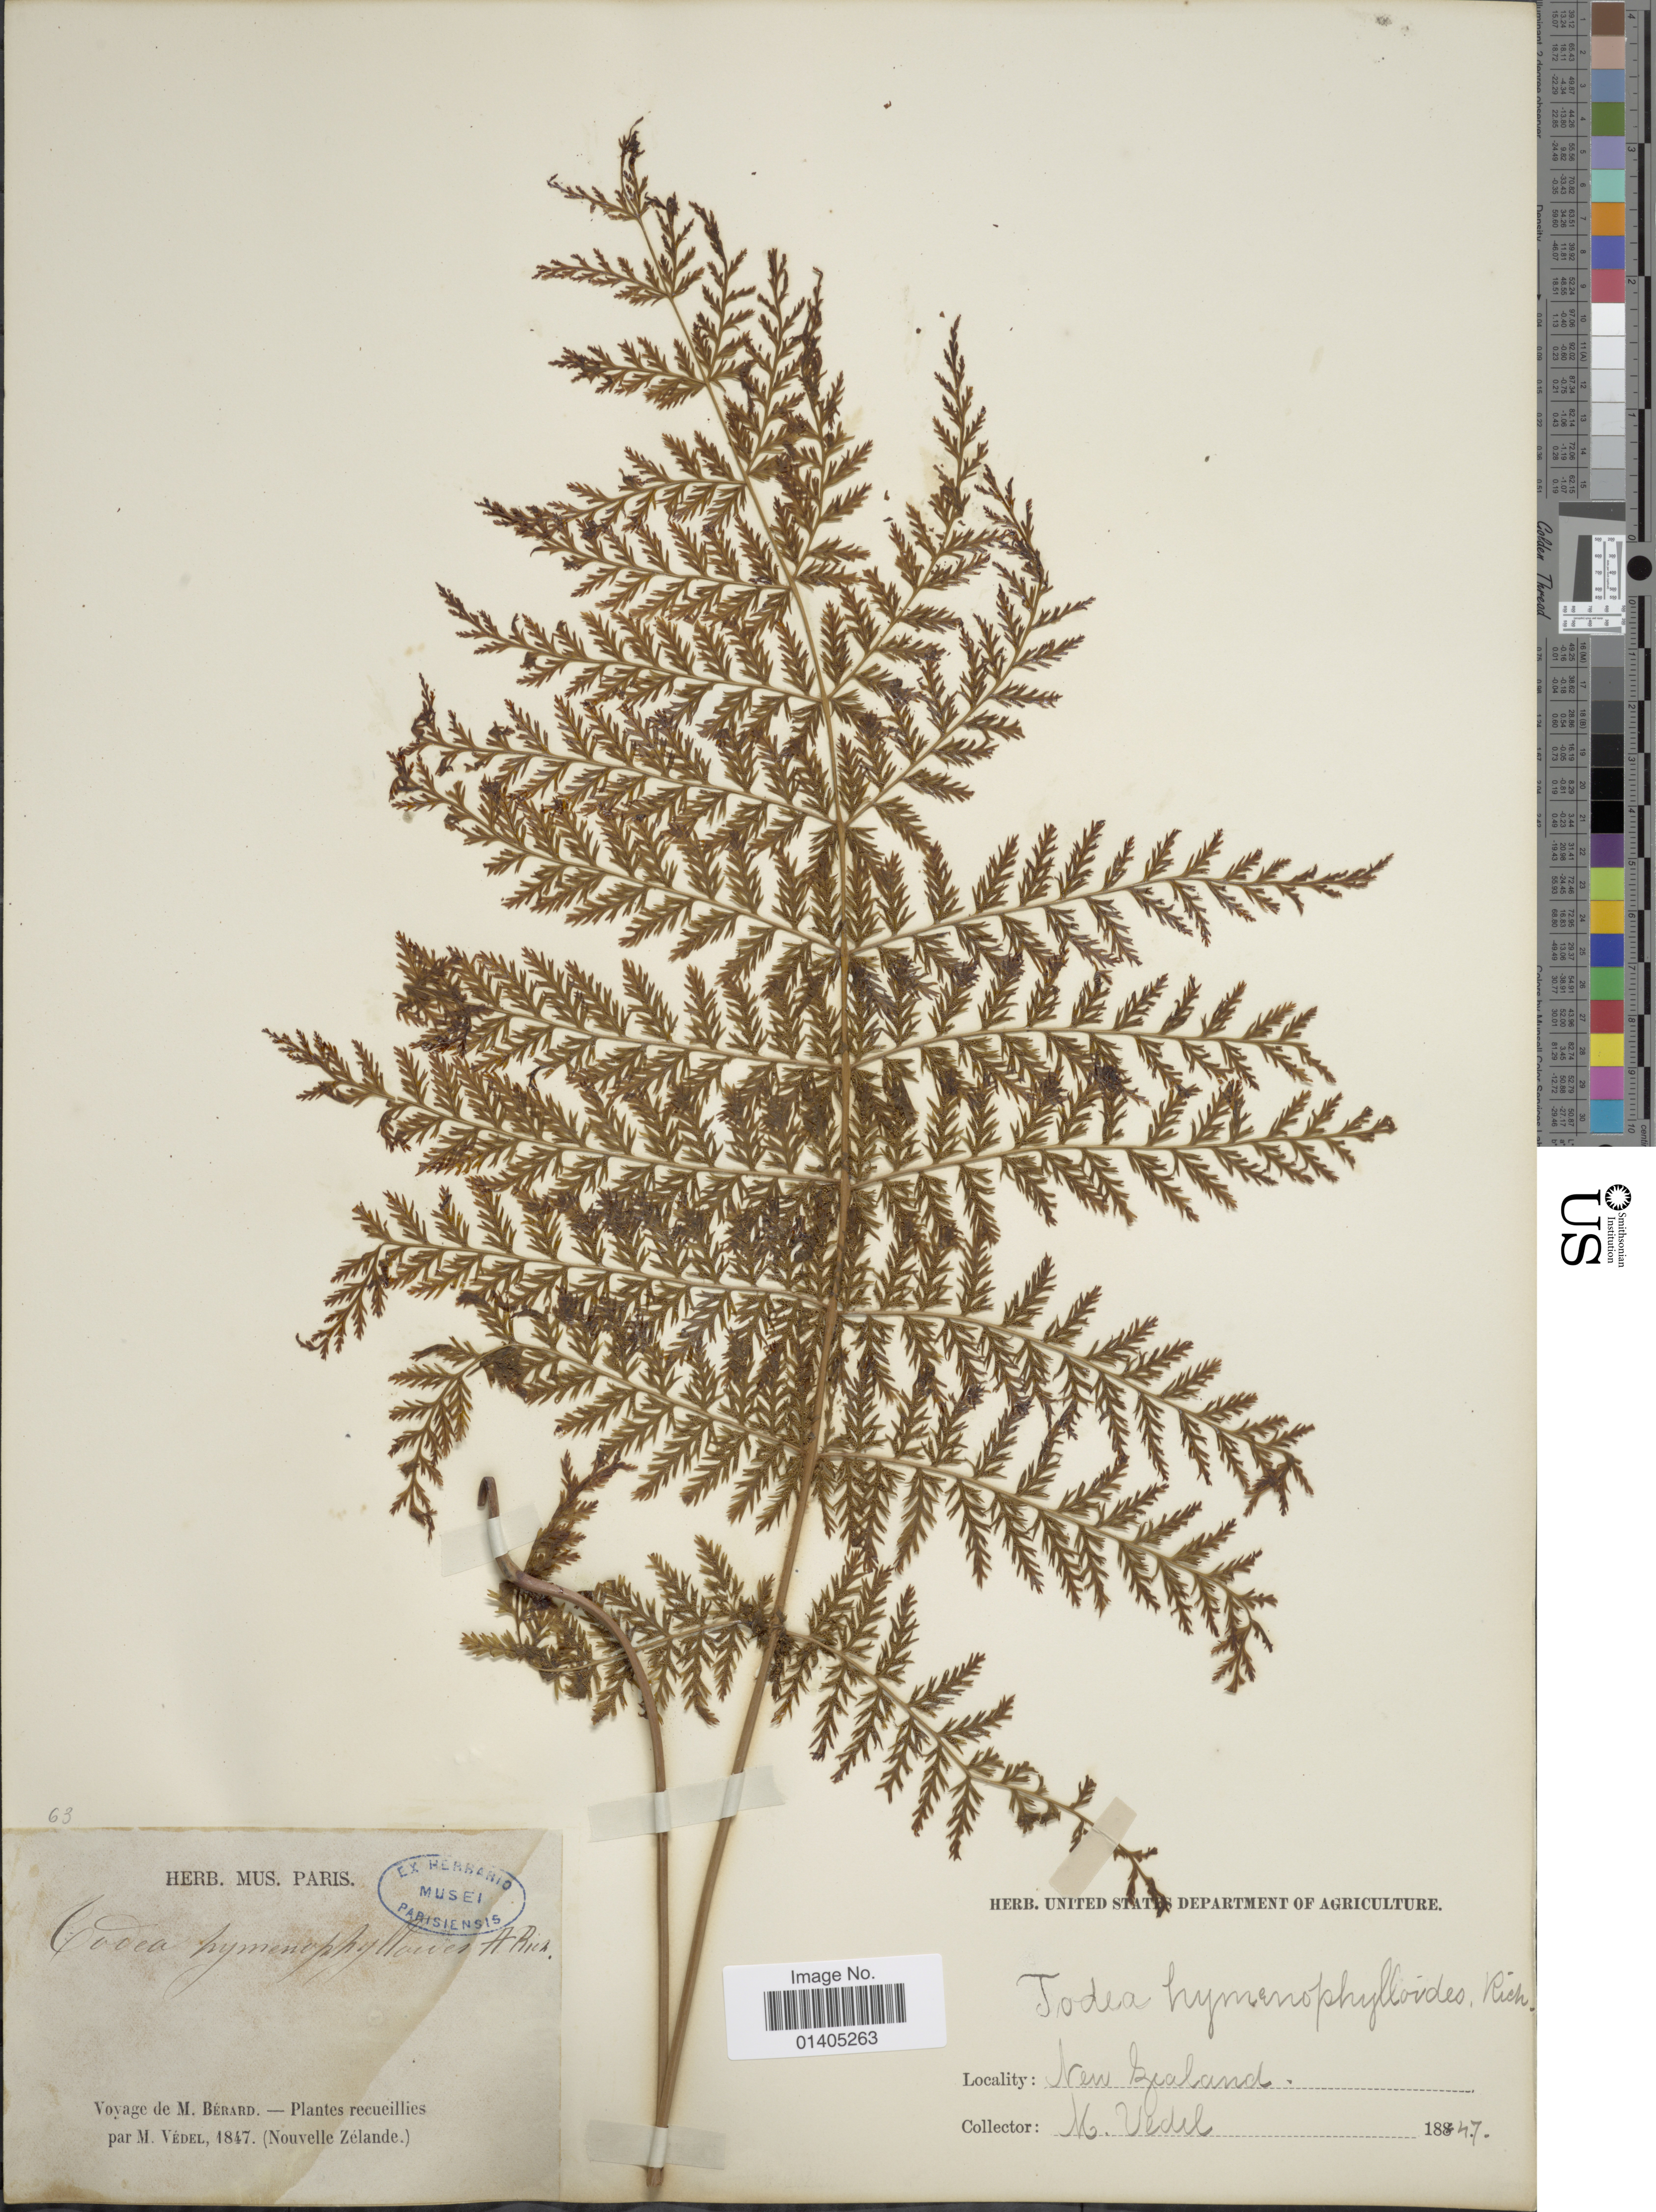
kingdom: Plantae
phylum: Tracheophyta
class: Polypodiopsida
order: Osmundales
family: Osmundaceae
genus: Leptopteris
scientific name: Leptopteris hymenophylloides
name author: (A. Rich.) C. Presl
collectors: M. Vedele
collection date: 1847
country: New Zealand